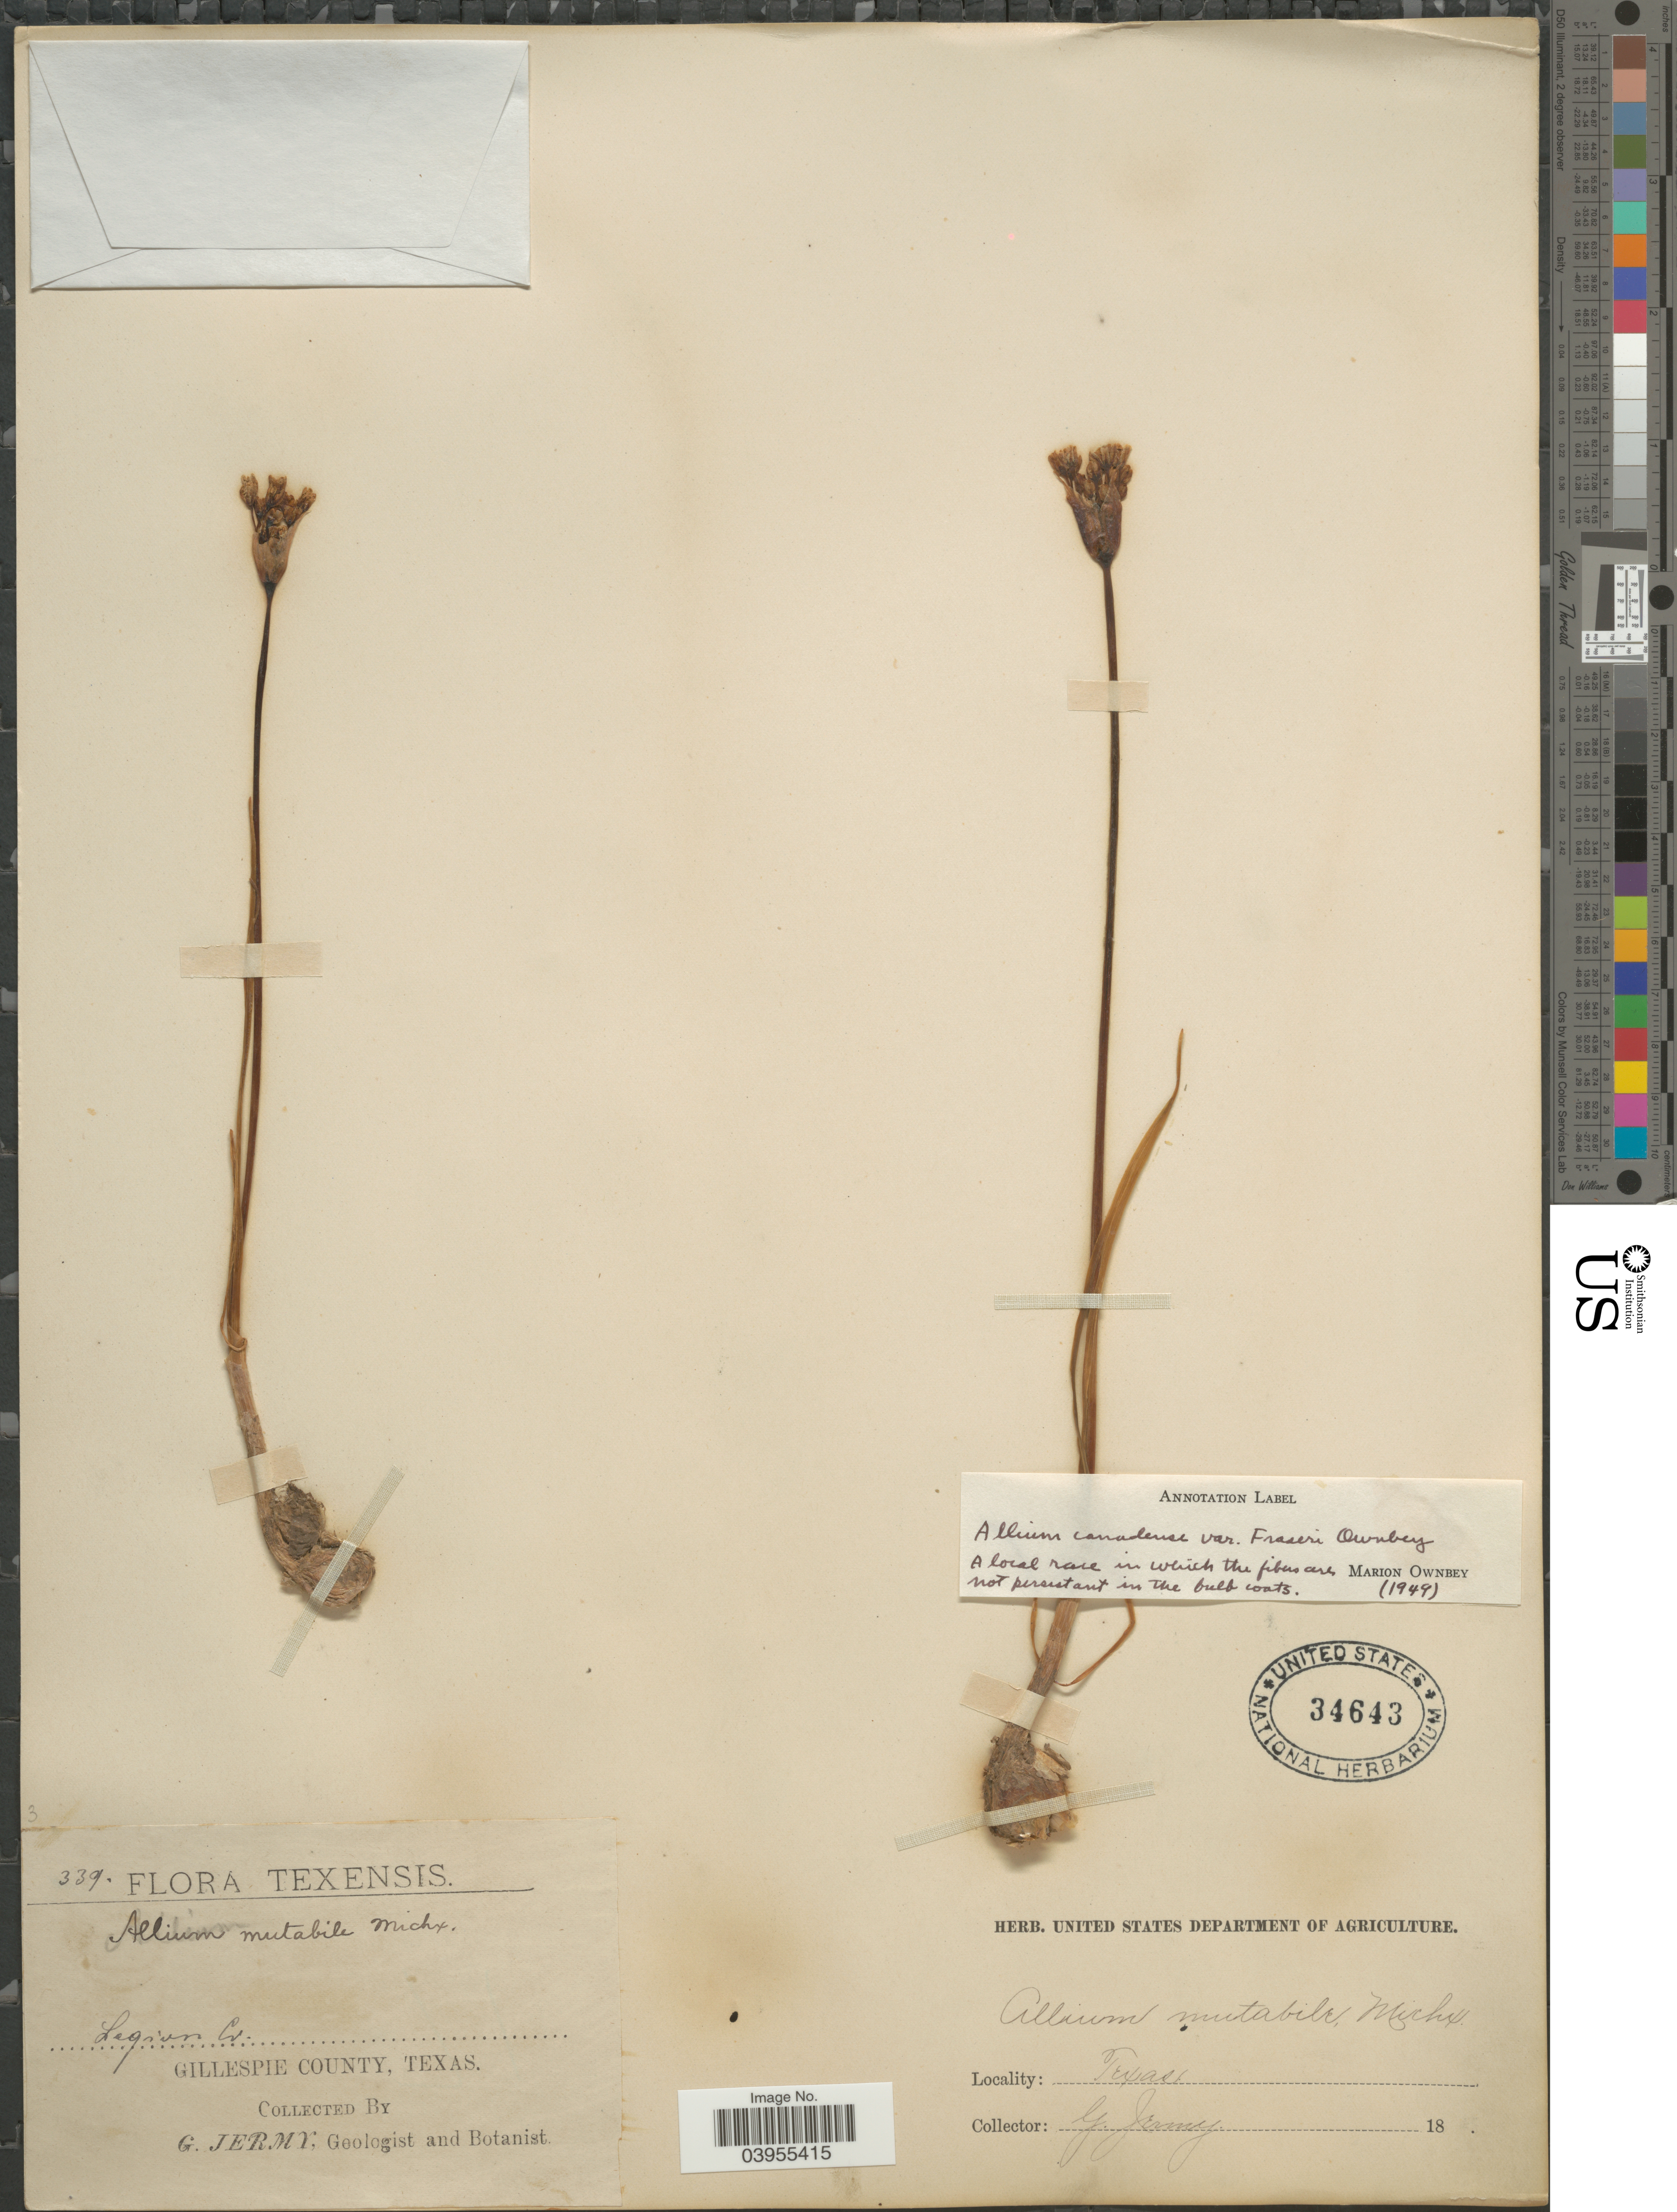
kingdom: Plantae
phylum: Tracheophyta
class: Liliopsida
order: Asparagales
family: Amaryllidaceae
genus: Allium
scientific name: Allium canadense var. fraseri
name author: Ownbey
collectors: G. Jermy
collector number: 339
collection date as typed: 18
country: United States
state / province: Texas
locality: Legion Co. Gillespie County.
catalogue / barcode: US 34643